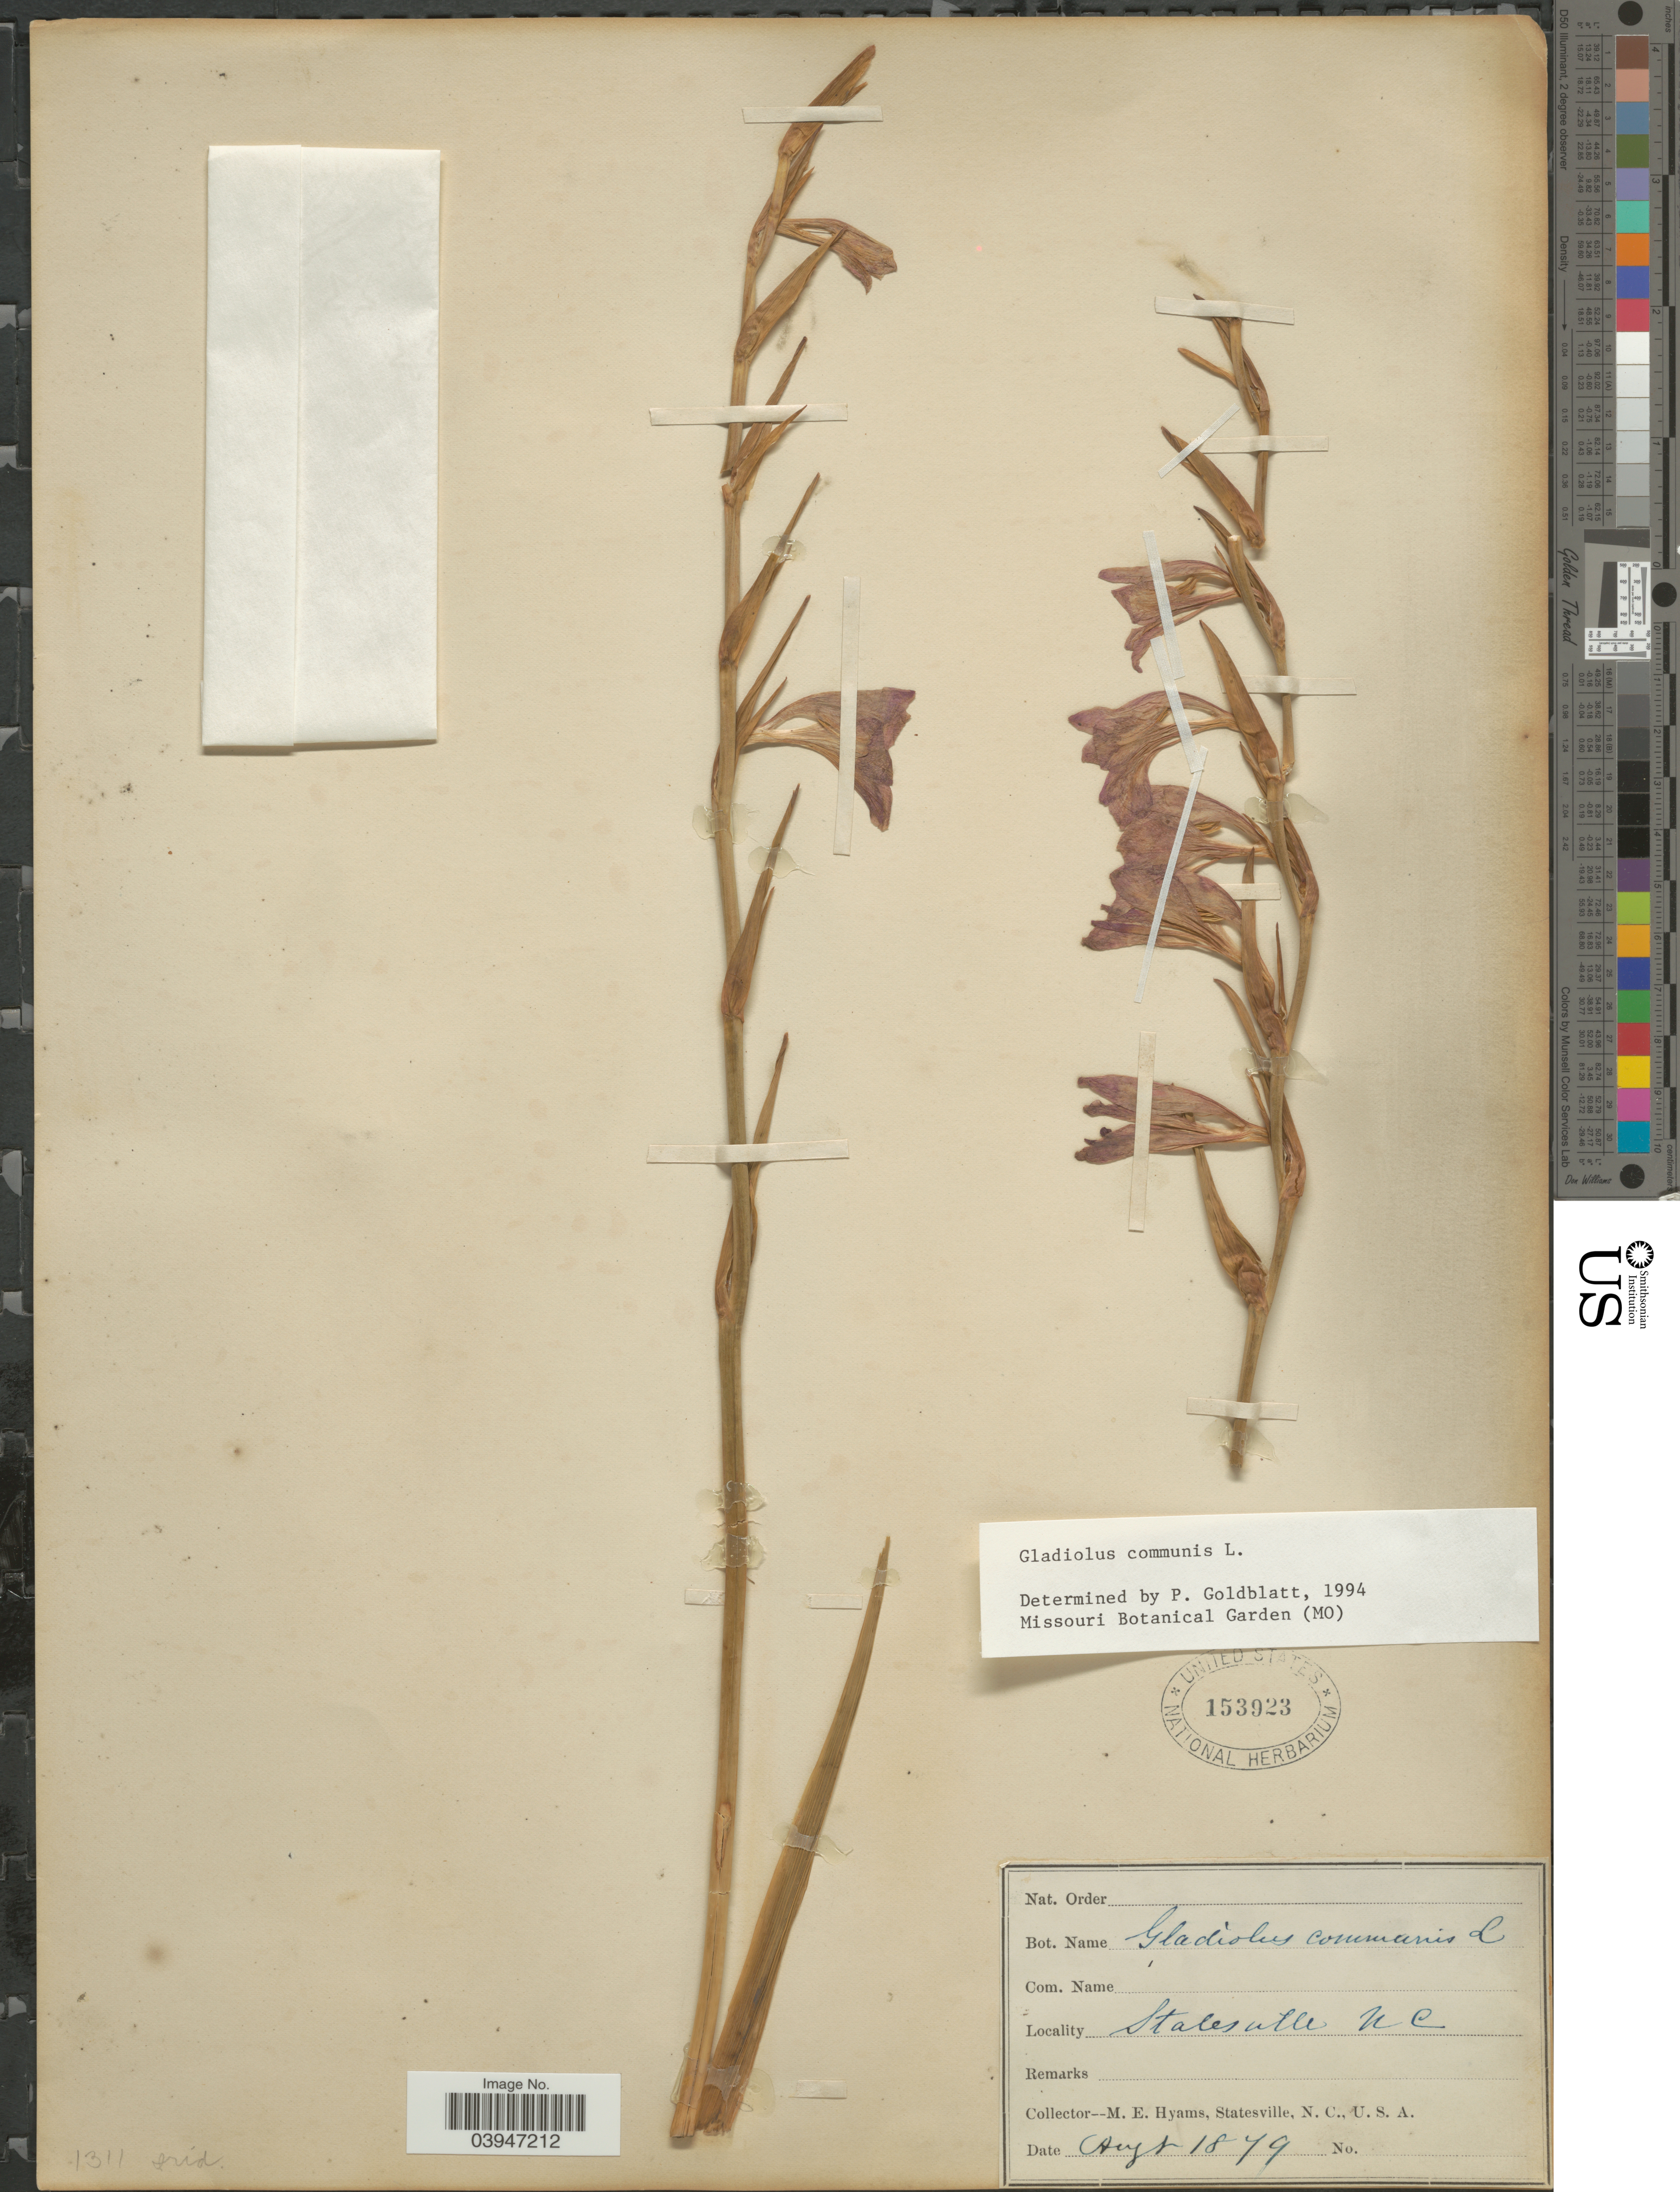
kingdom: Plantae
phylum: Tracheophyta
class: Liliopsida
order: Asparagales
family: Iridaceae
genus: Gladiolus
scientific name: Gladiolus communis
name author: L.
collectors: M. E. Hyams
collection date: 1879-08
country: United States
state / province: North Carolina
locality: Statesville.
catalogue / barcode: US 153923